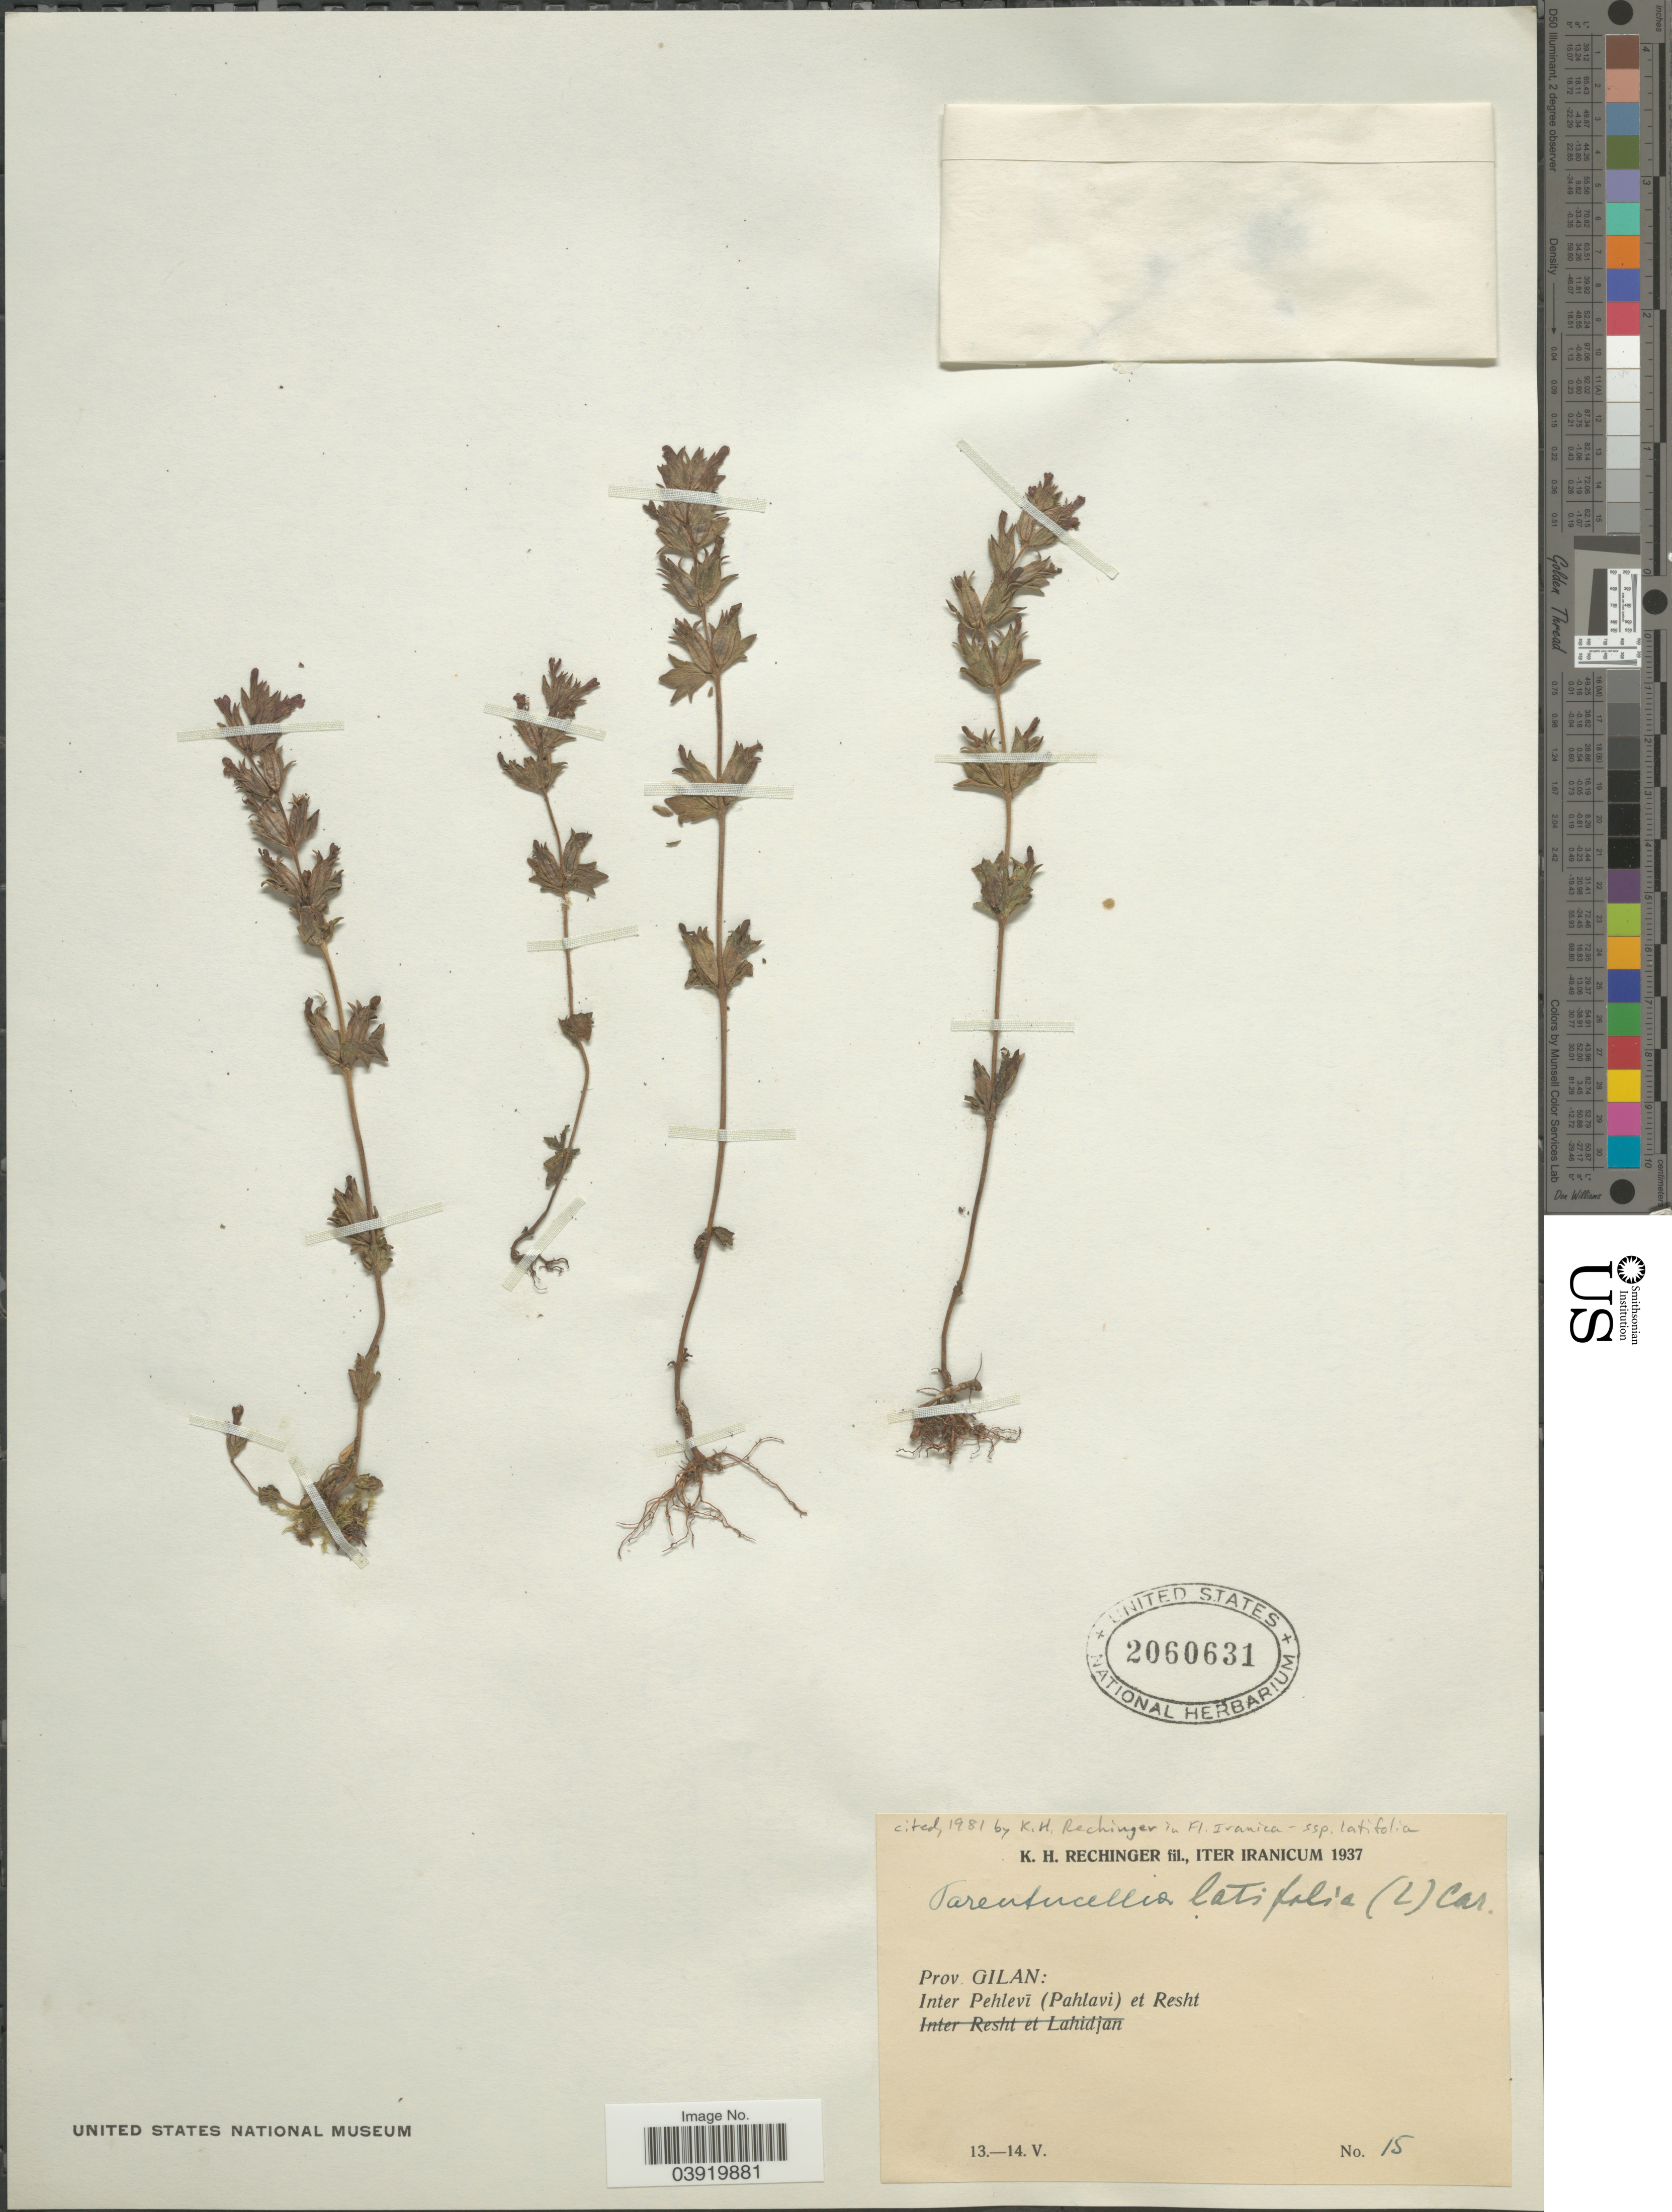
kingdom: Plantae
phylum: Tracheophyta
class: Magnoliopsida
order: Lamiales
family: Orobanchaceae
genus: Parentucellia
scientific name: Parentucellia latifolia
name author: (L.) Caruel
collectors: K. H. Rechinger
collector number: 15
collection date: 1937-05-13/1937-05-14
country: Iran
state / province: Gilan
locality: Inter Pehlevī (Pahlavi) et Resht.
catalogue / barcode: US 2060631